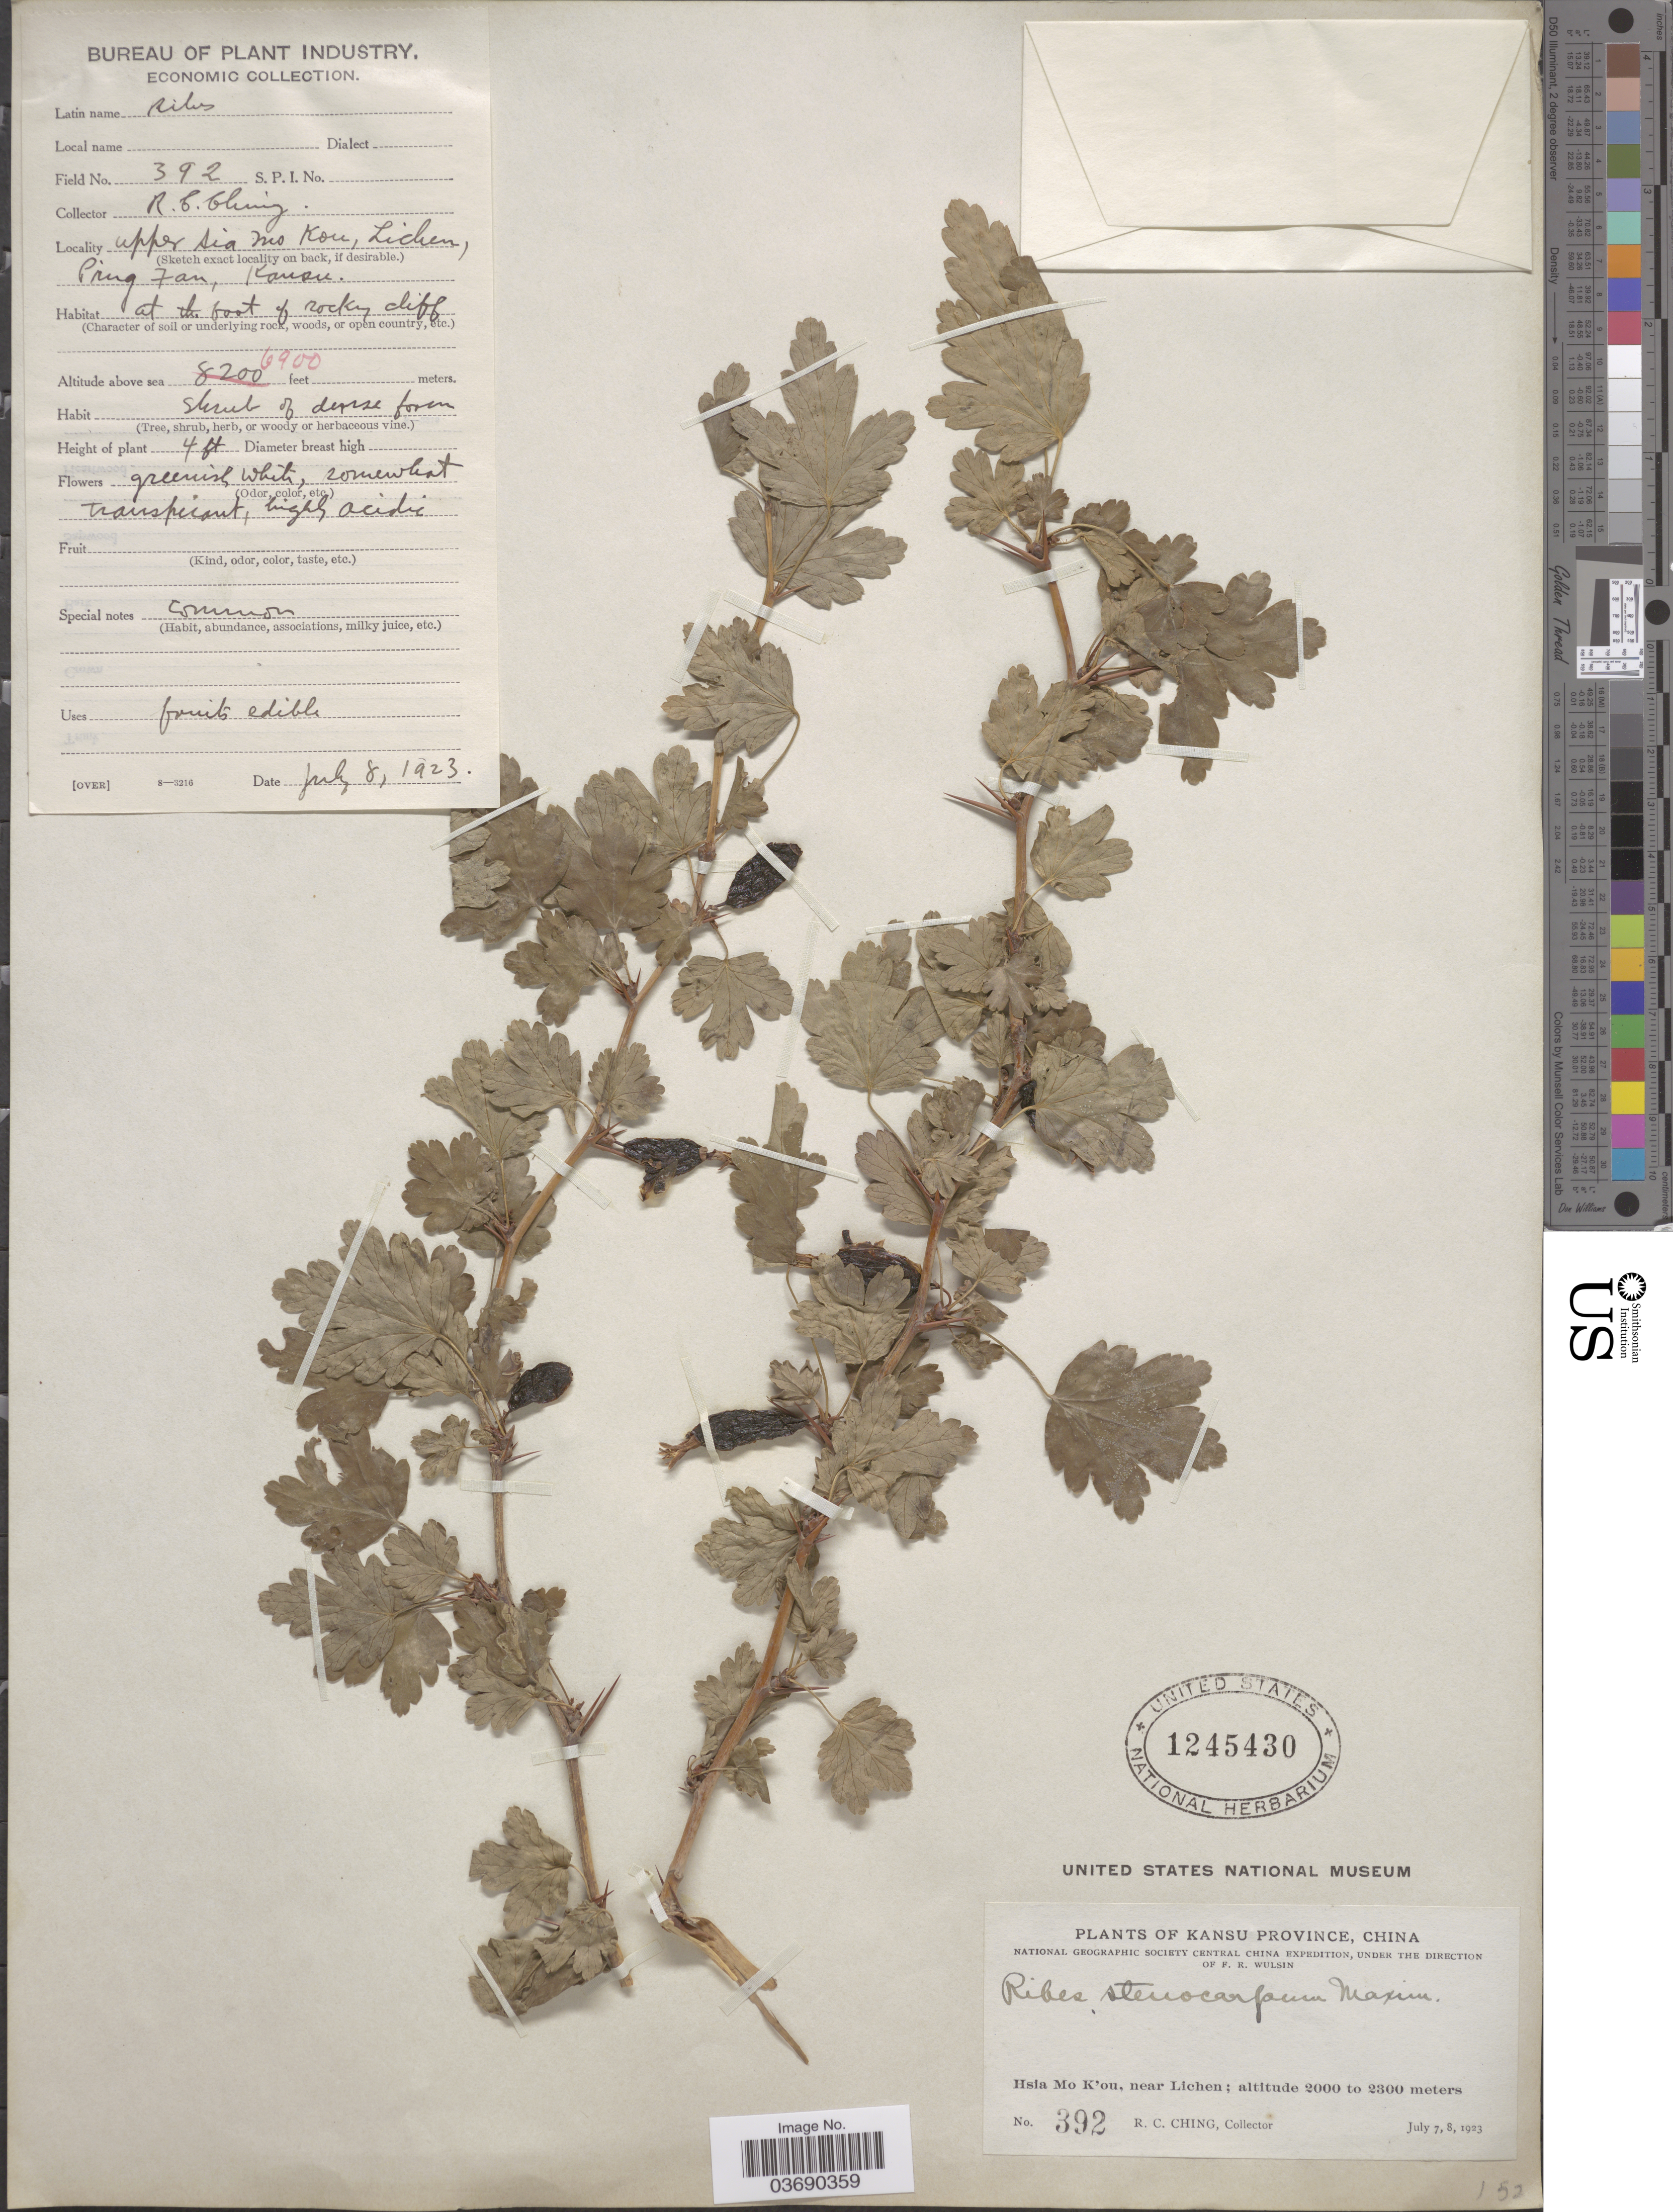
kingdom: Plantae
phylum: Tracheophyta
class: Magnoliopsida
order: Saxifragales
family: Grossulariaceae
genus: Ribes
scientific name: Ribes stenocarpum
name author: Maxim.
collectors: R. C. Ching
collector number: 392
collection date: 1923-07-08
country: China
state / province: Gansu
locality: Upper Sia Mo Kou. Ping Fan. Kansu Province. Hsia Mo K'ou, near Lichen.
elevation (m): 2103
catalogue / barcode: US 1245430